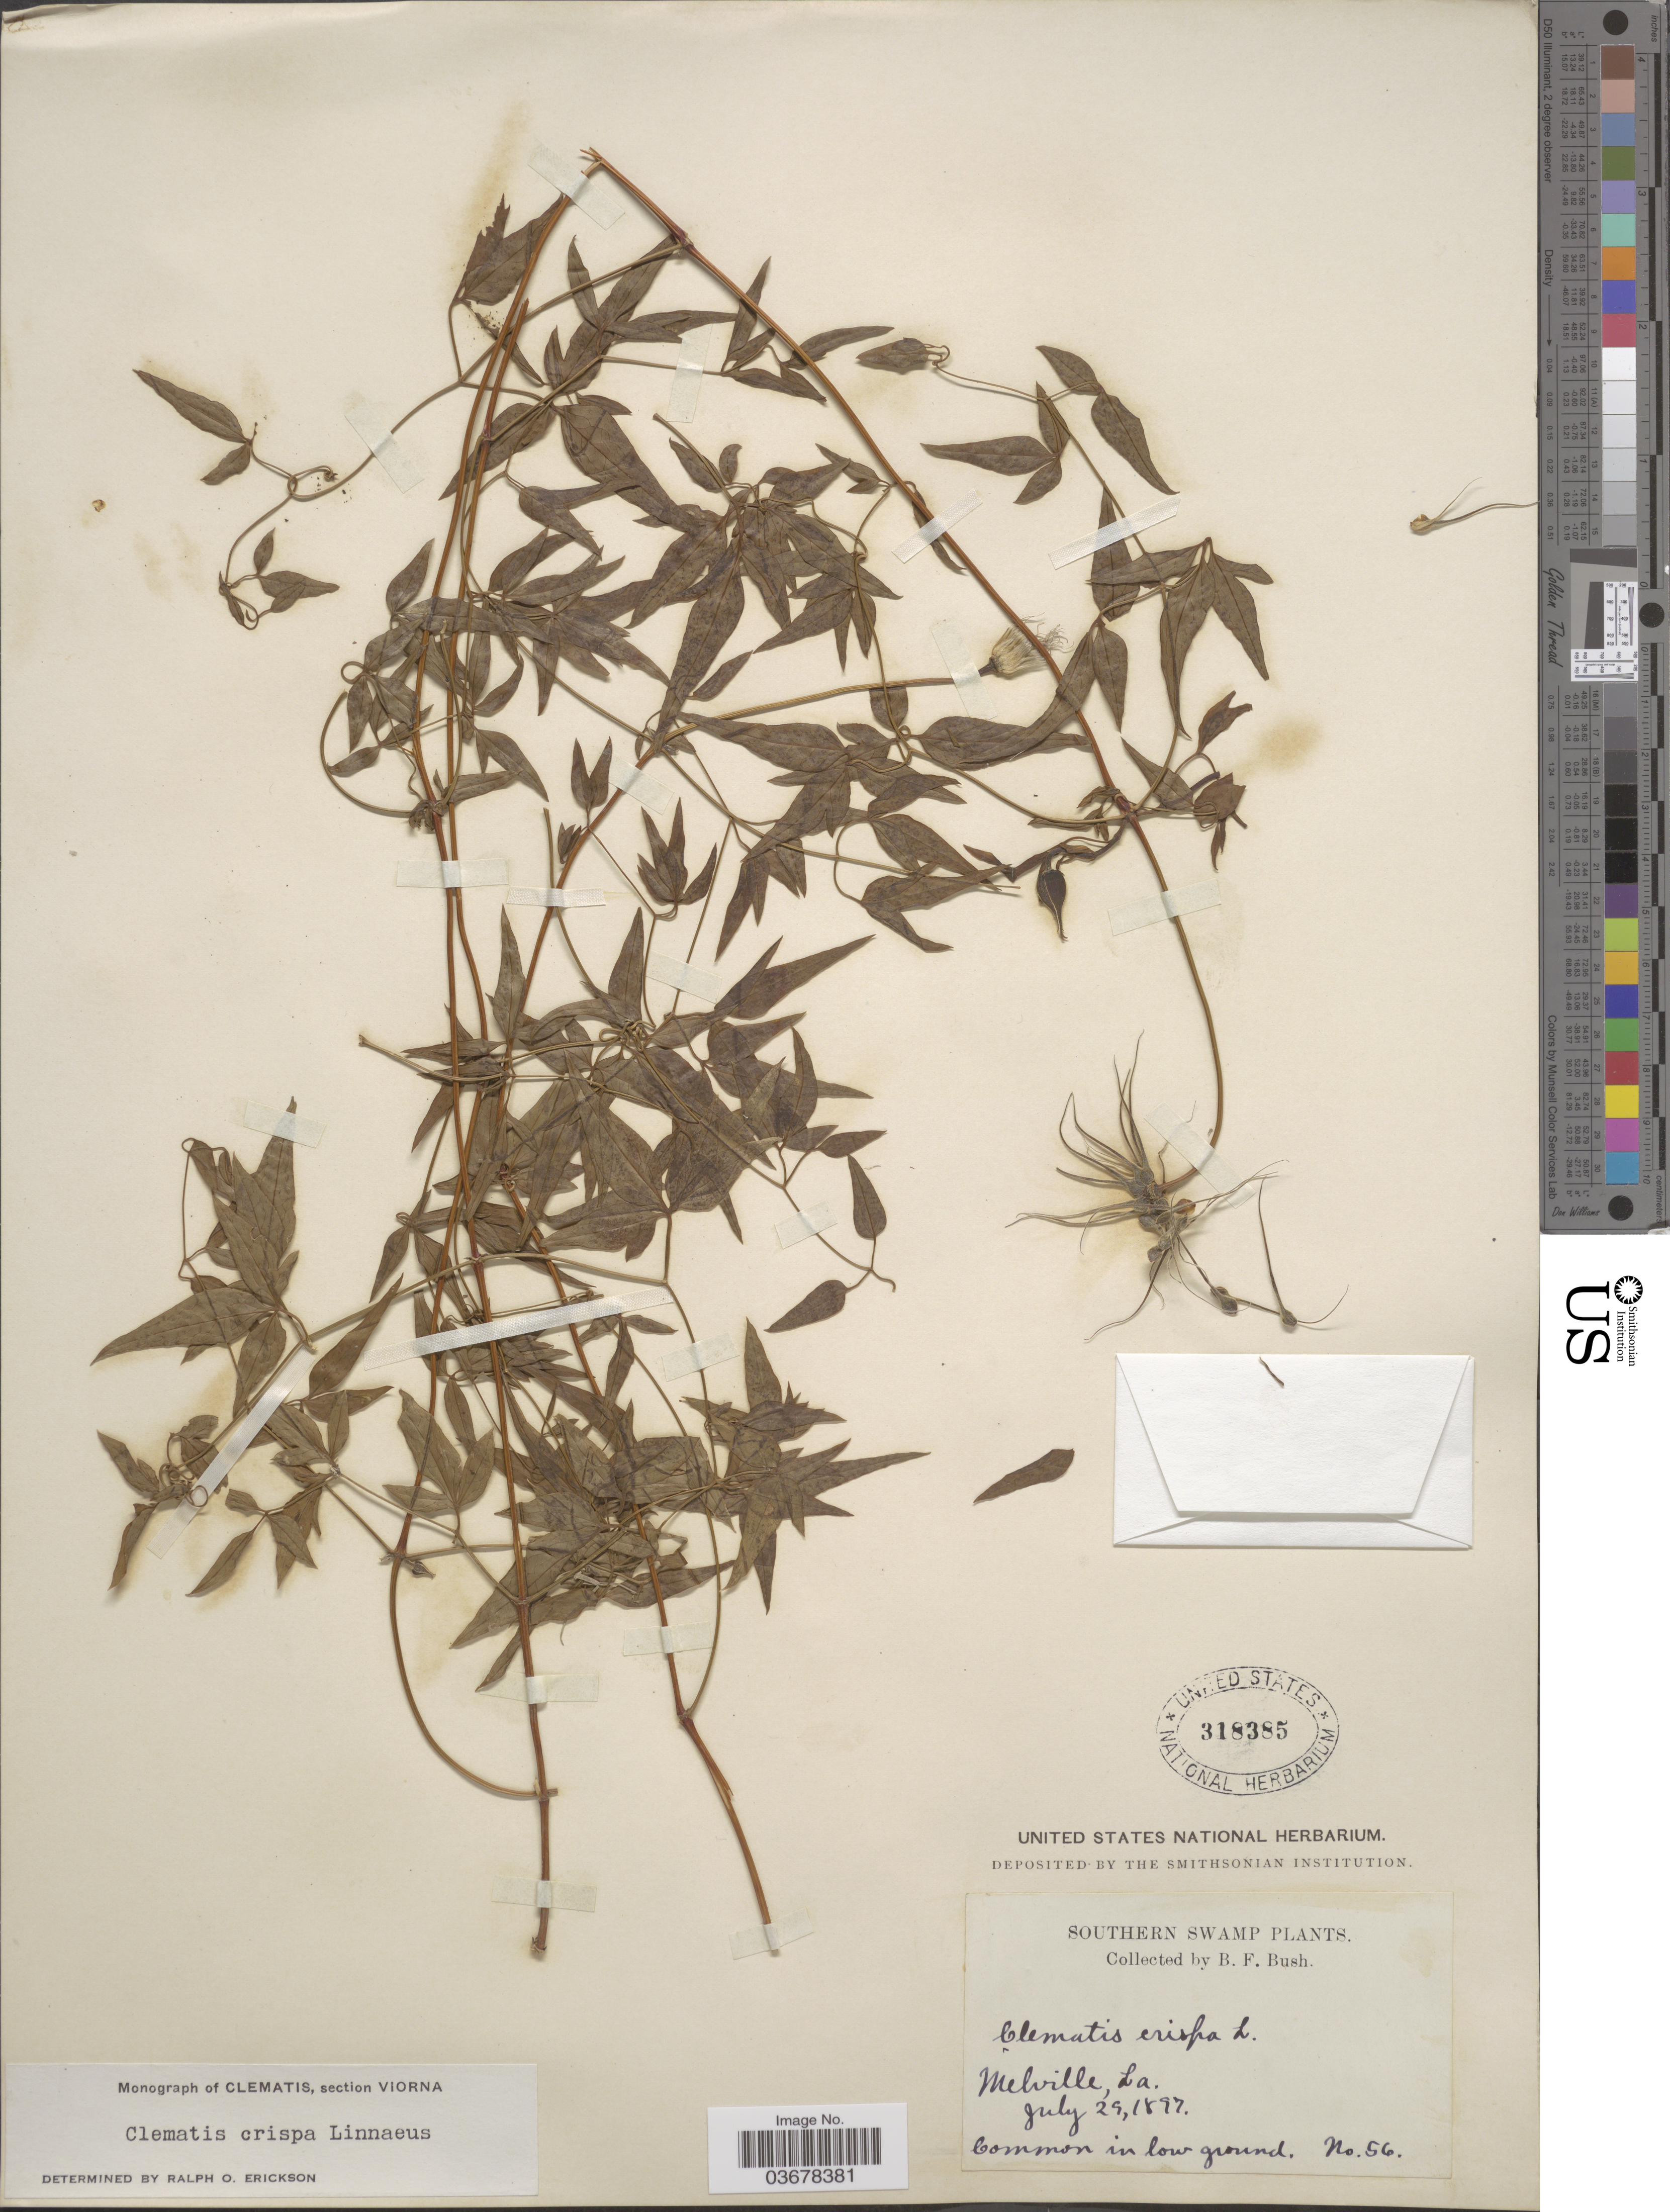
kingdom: Plantae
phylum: Tracheophyta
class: Magnoliopsida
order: Ranunculales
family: Ranunculaceae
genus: Clematis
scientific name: Clematis viorna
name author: L.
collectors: B. F. Bush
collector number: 56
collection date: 1897-07-29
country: United States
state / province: Louisiana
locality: Southern Swamp. Melville. Common in low ground.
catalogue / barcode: US 318385